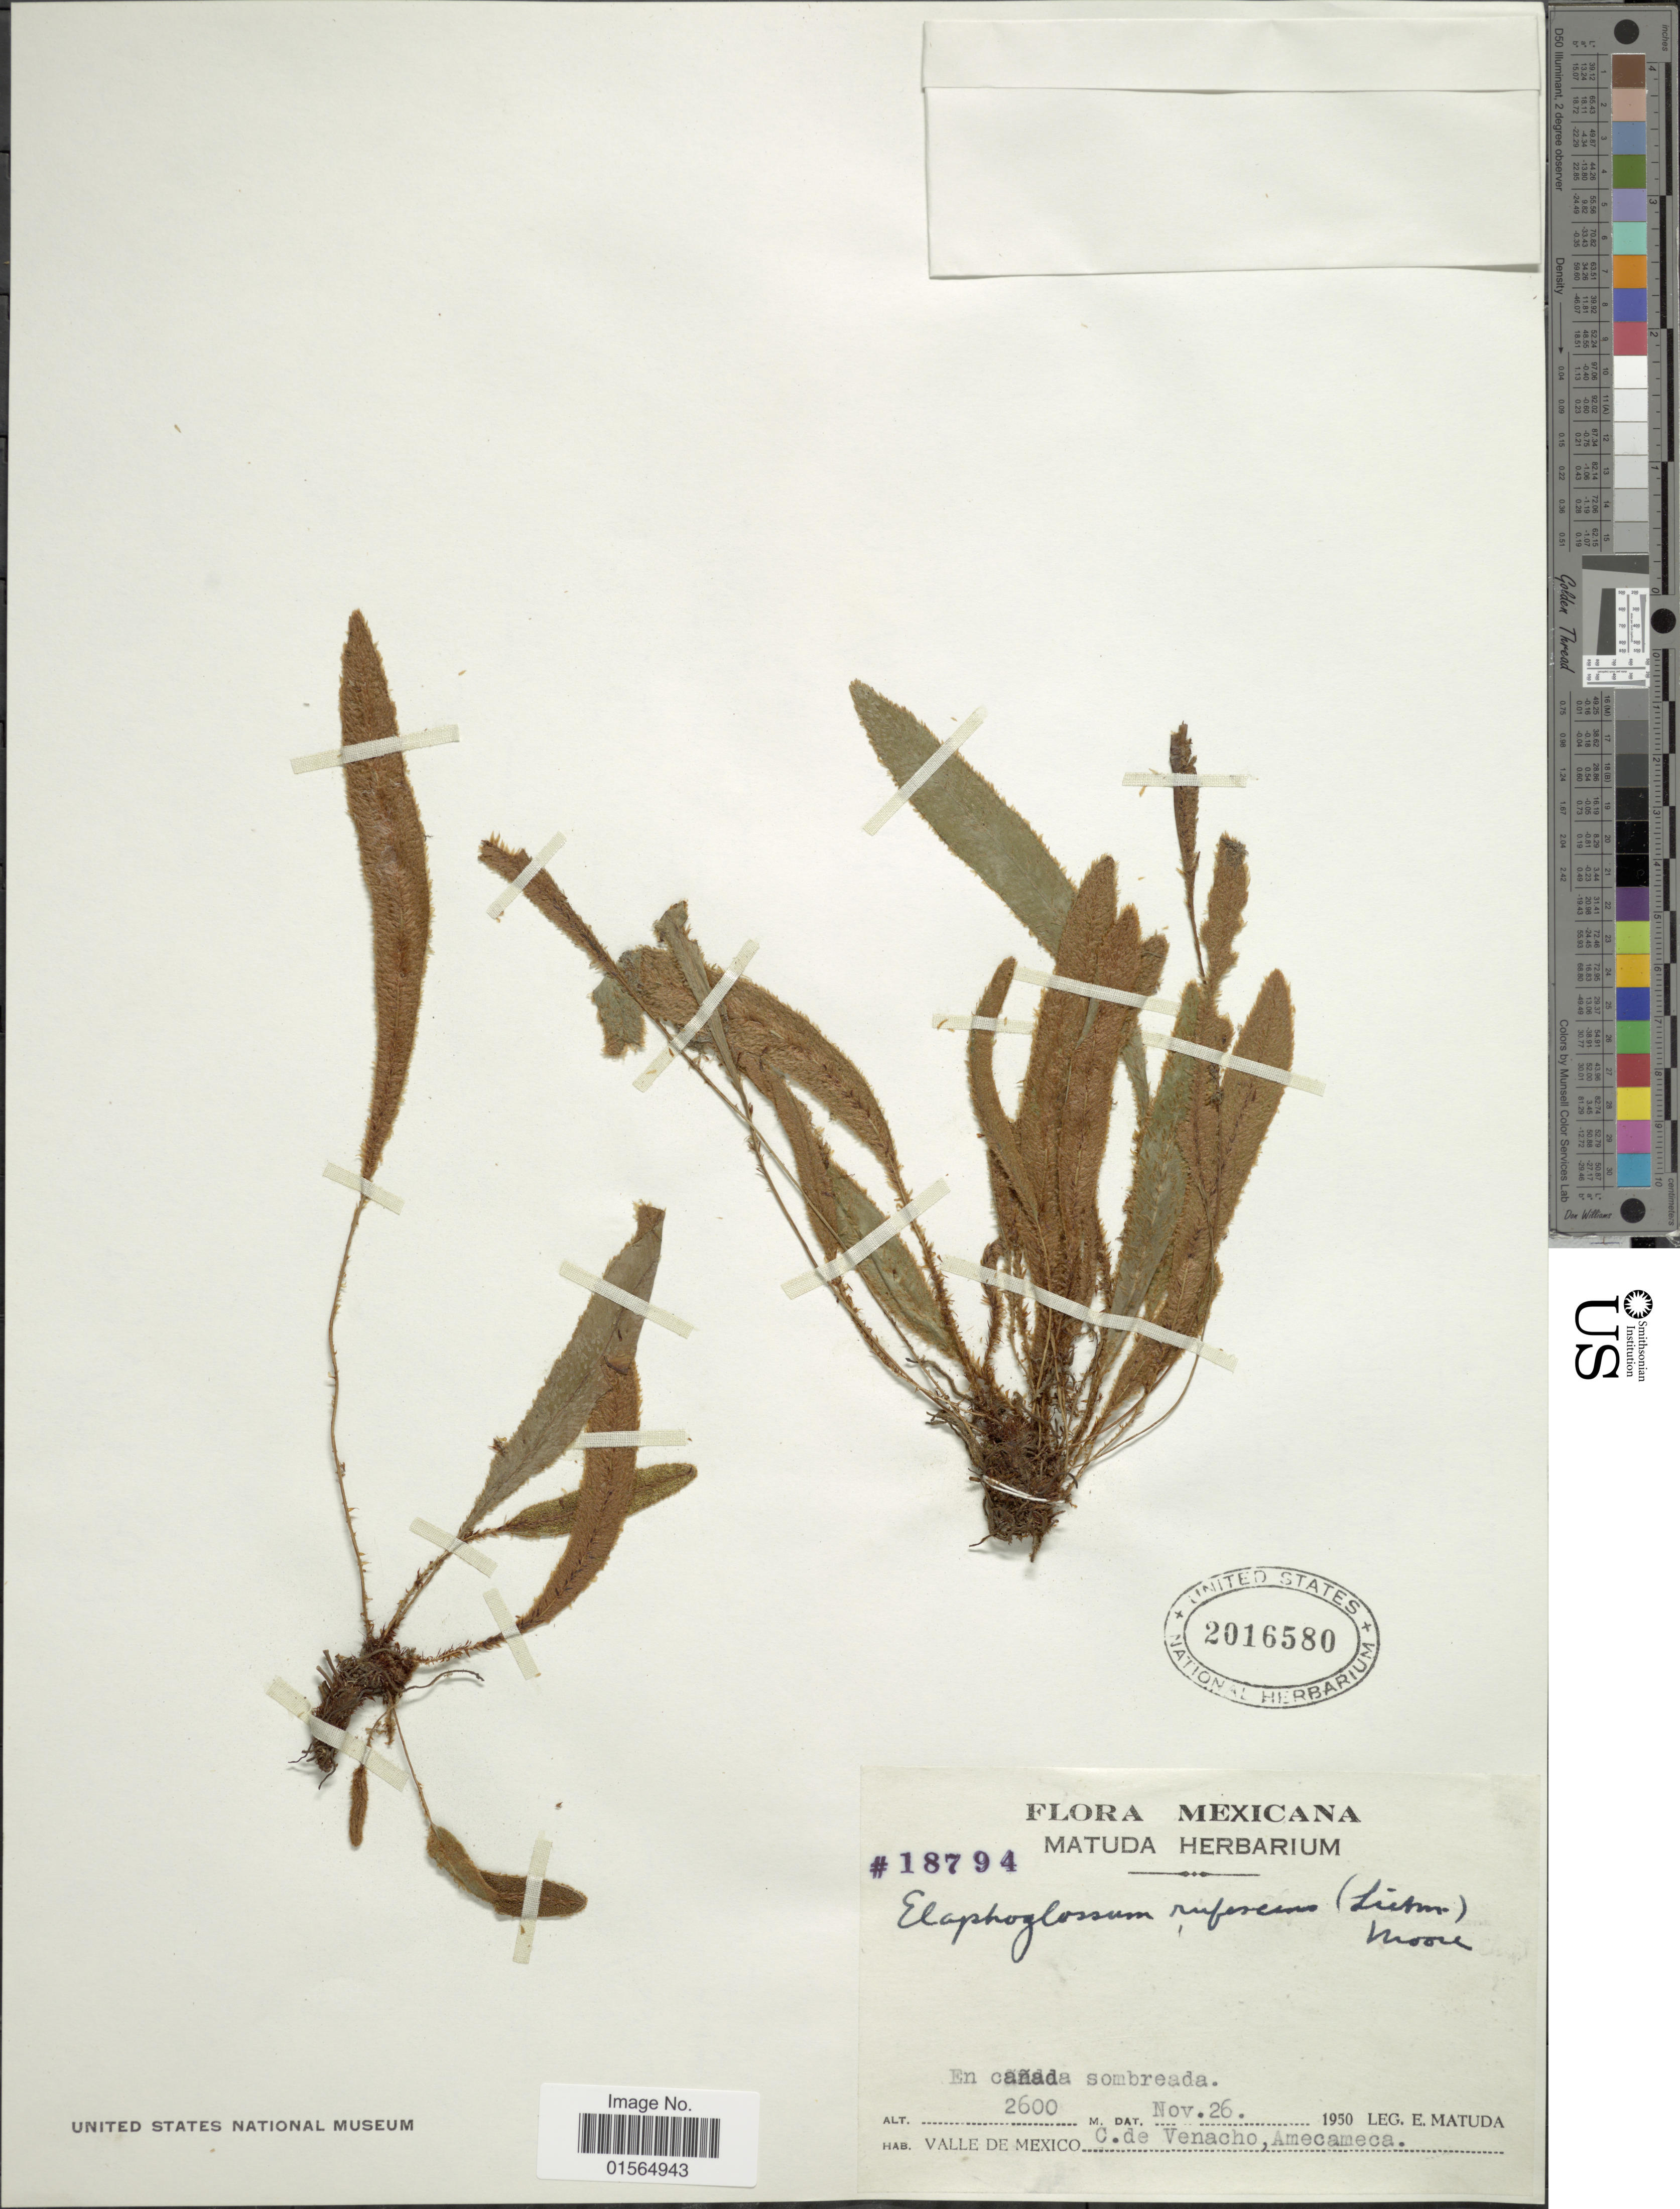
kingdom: Plantae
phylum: Tracheophyta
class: Polypodiopsida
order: Polypodiales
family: Dryopteridaceae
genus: Elaphoglossum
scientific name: Elaphoglossum rufescens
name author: (Liebm.) T. Moore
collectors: E. Matuda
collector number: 18794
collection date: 1950-11-26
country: Mexico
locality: En canada sombreada, Valle de Mexico C. de Venacho, Amecameca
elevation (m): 2600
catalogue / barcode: US 2016580